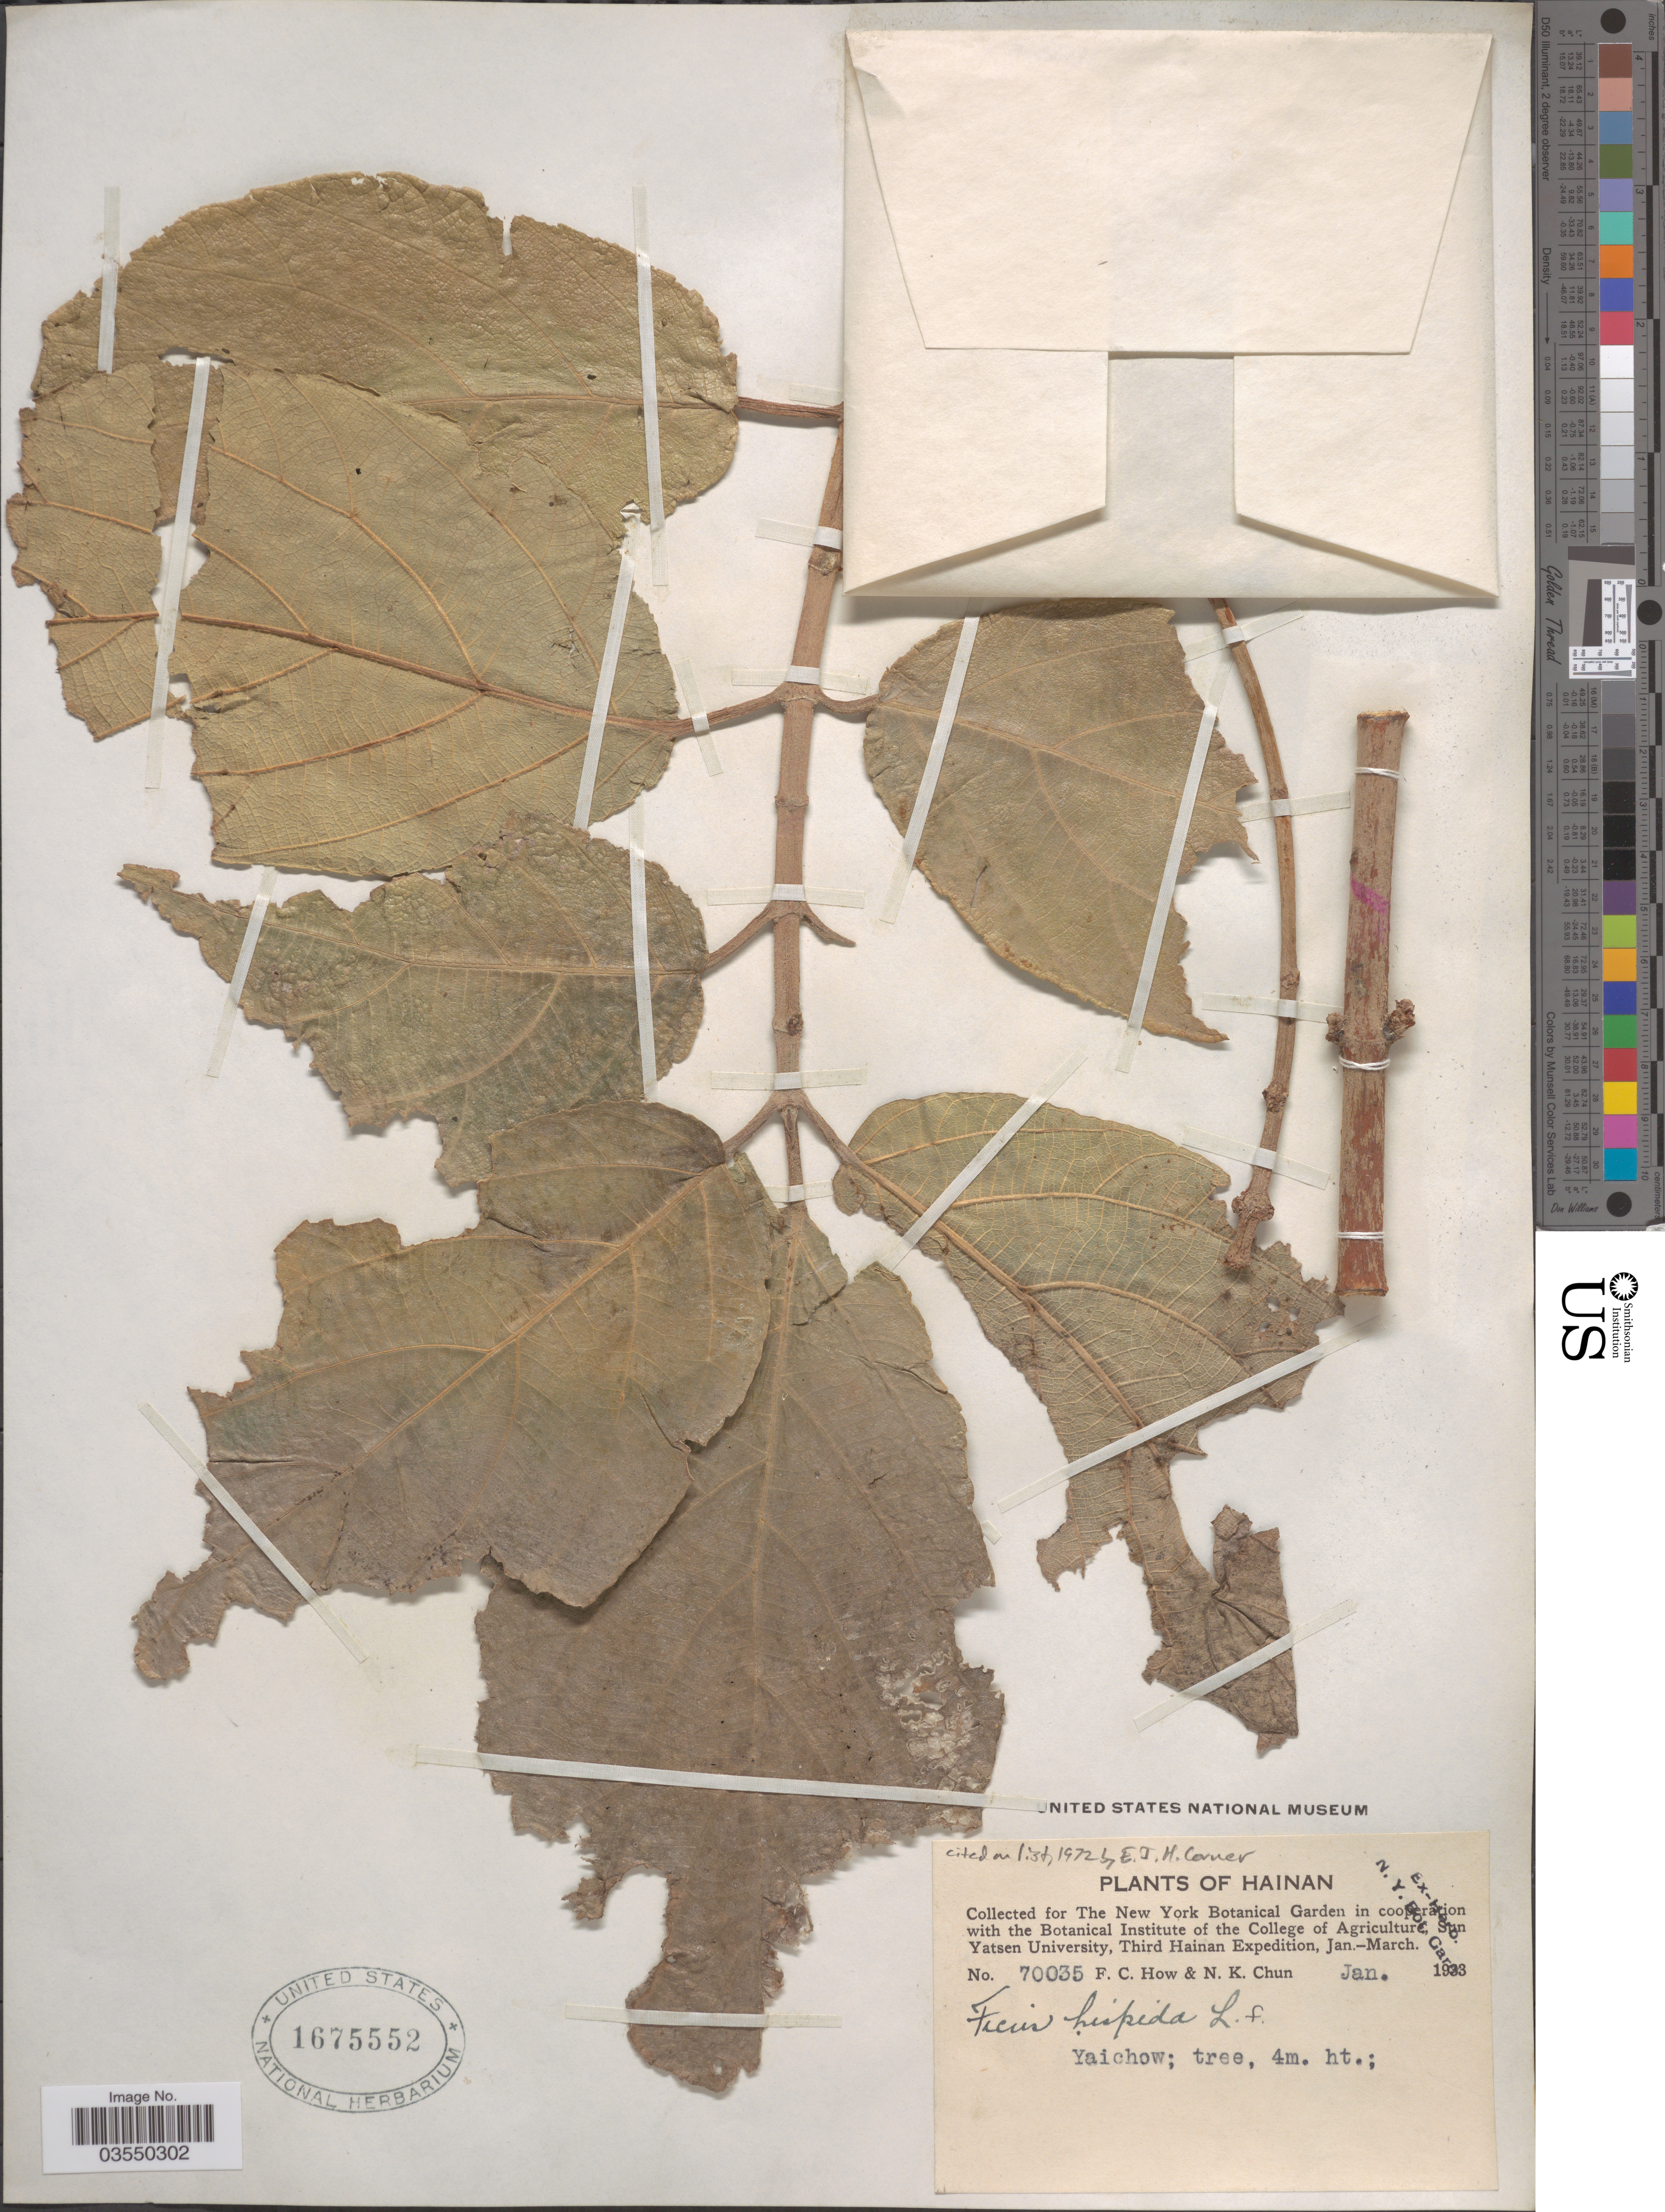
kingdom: Plantae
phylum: Tracheophyta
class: Magnoliopsida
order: Rosales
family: Moraceae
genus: Ficus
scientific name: Ficus hispida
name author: L. f.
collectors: F. C. How & N. K. Chun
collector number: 70035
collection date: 1933-01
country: China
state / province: Hainan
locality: Yaichow.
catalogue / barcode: US 1675552